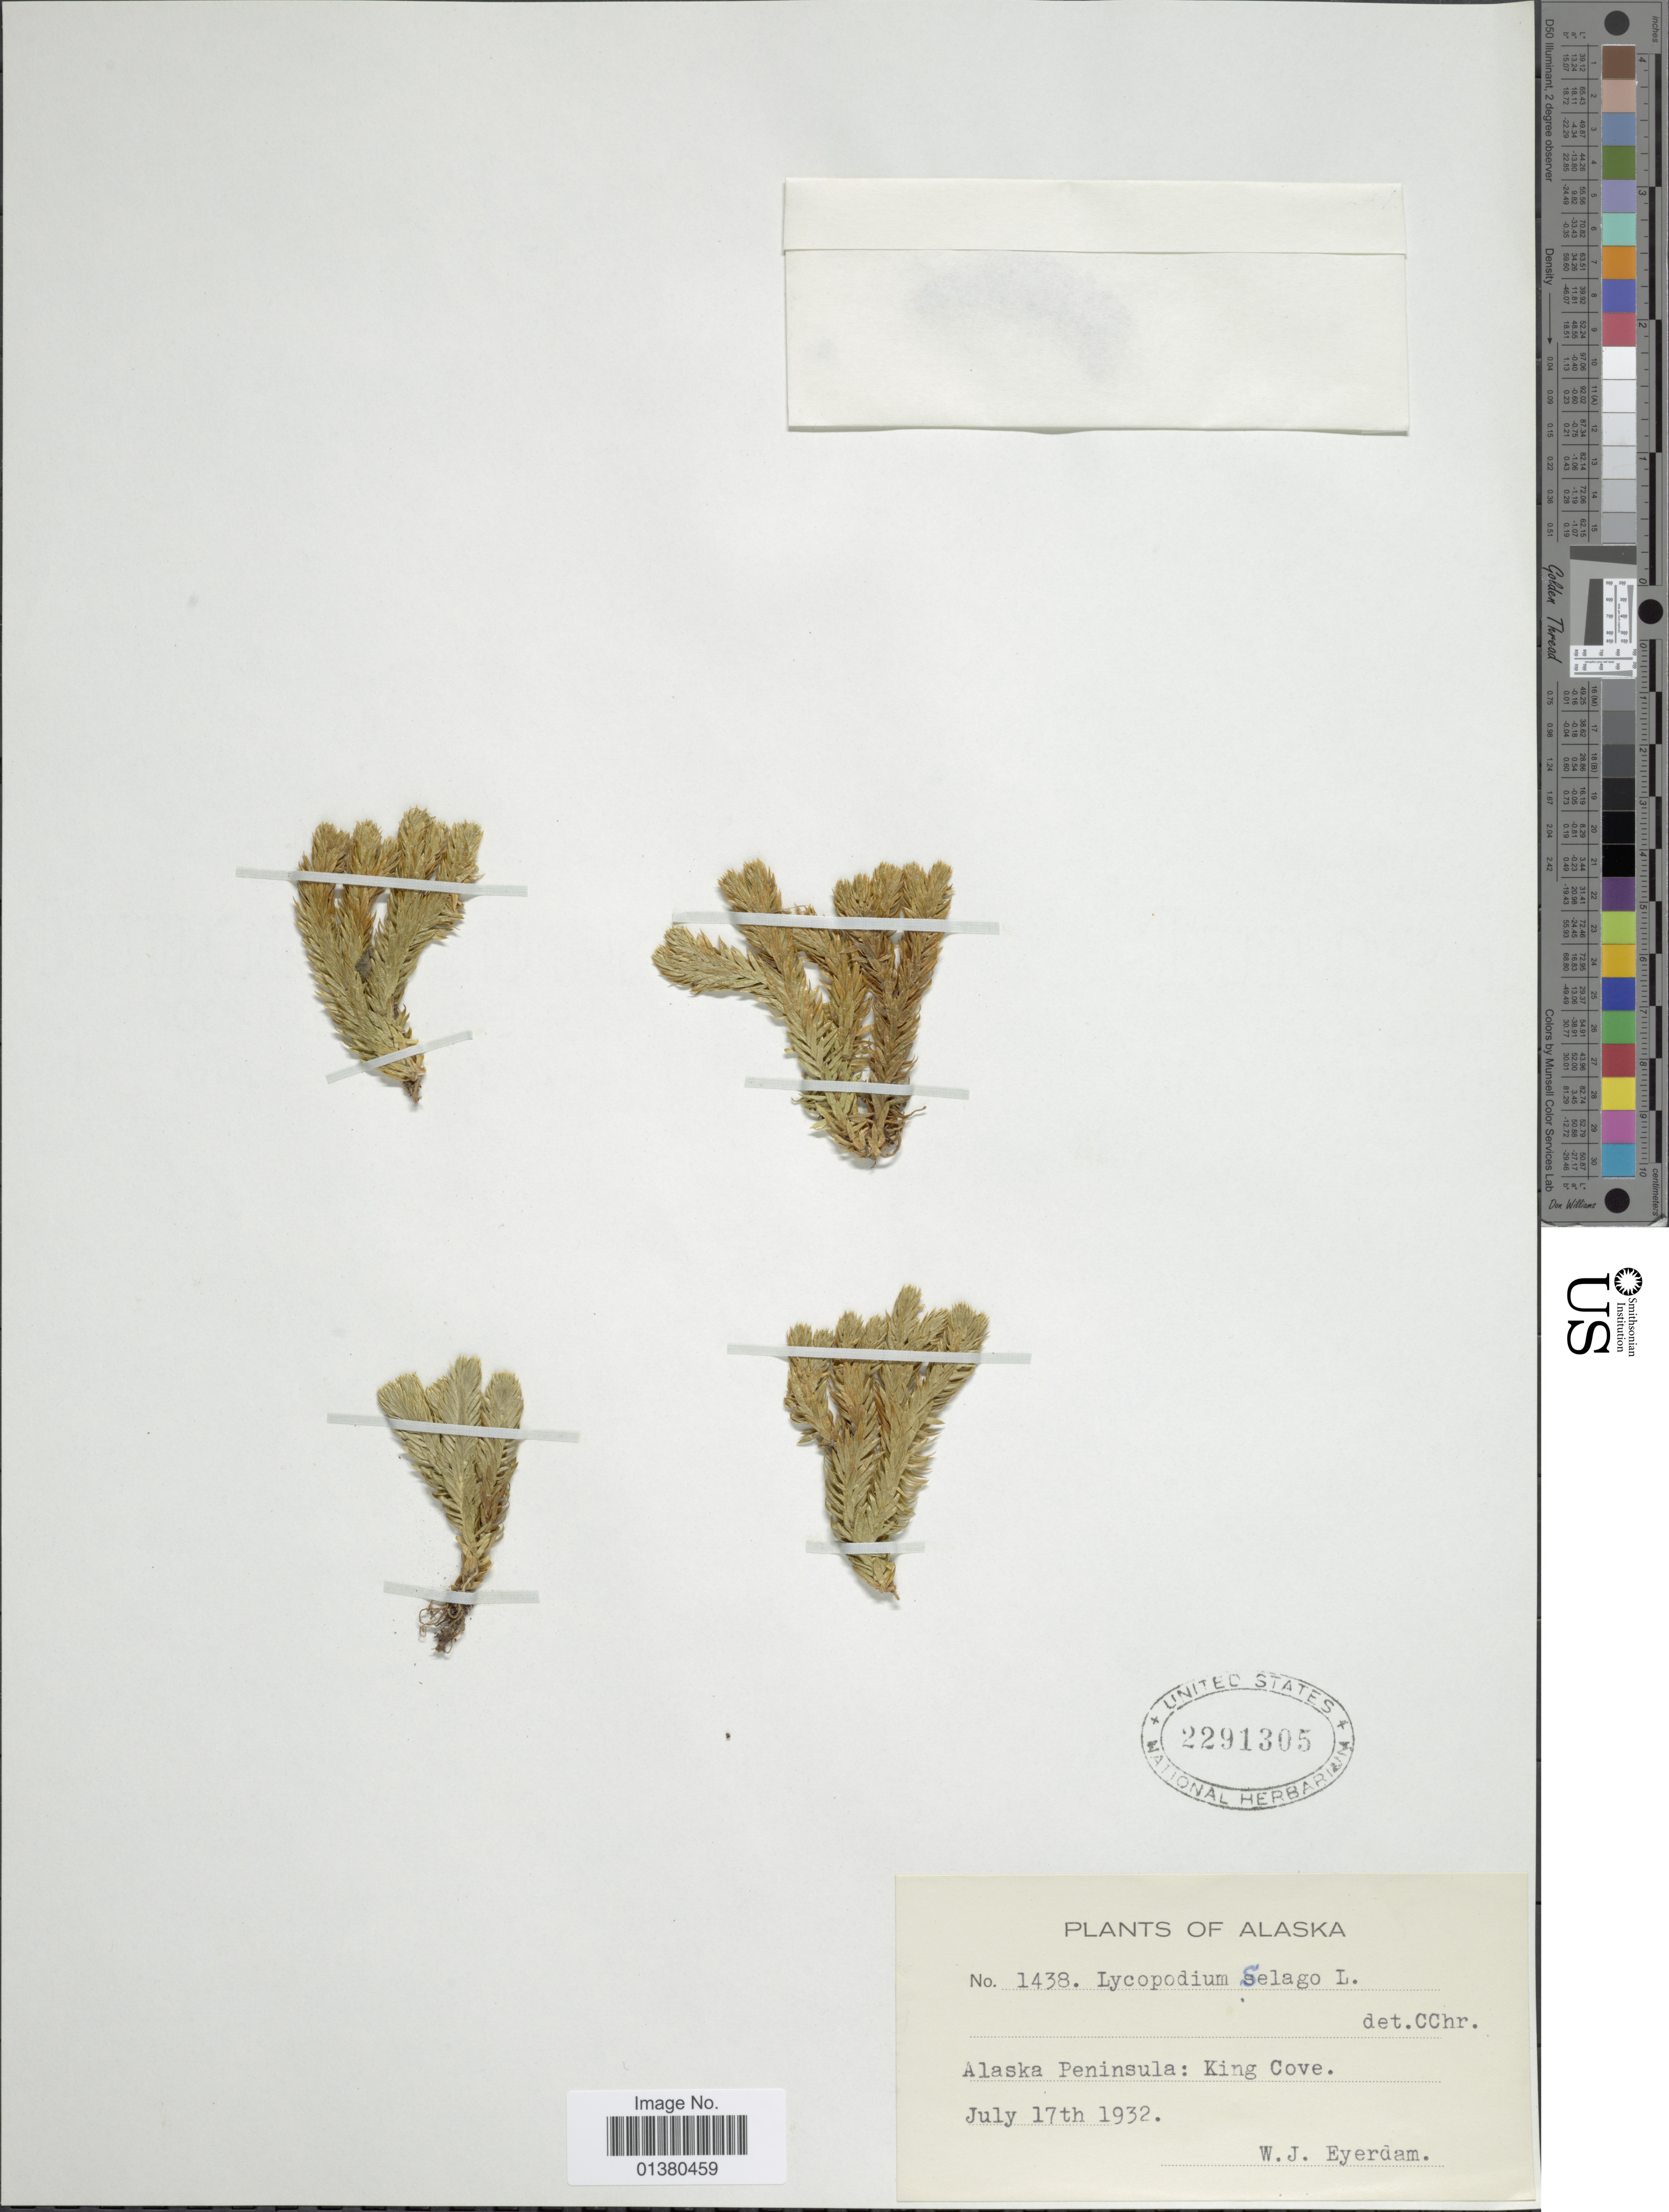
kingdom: Plantae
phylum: Tracheophyta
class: Lycopodiopsida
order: Lycopodiales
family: Lycopodiaceae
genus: Huperzia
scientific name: Huperzia selago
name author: (L.) Bernh. ex Schrank & Mart.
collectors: W. J. Eyerdam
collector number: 1438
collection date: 1932-07-17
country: United States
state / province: Alaska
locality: Alaska Peninsula: King Cove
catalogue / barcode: US 2291305